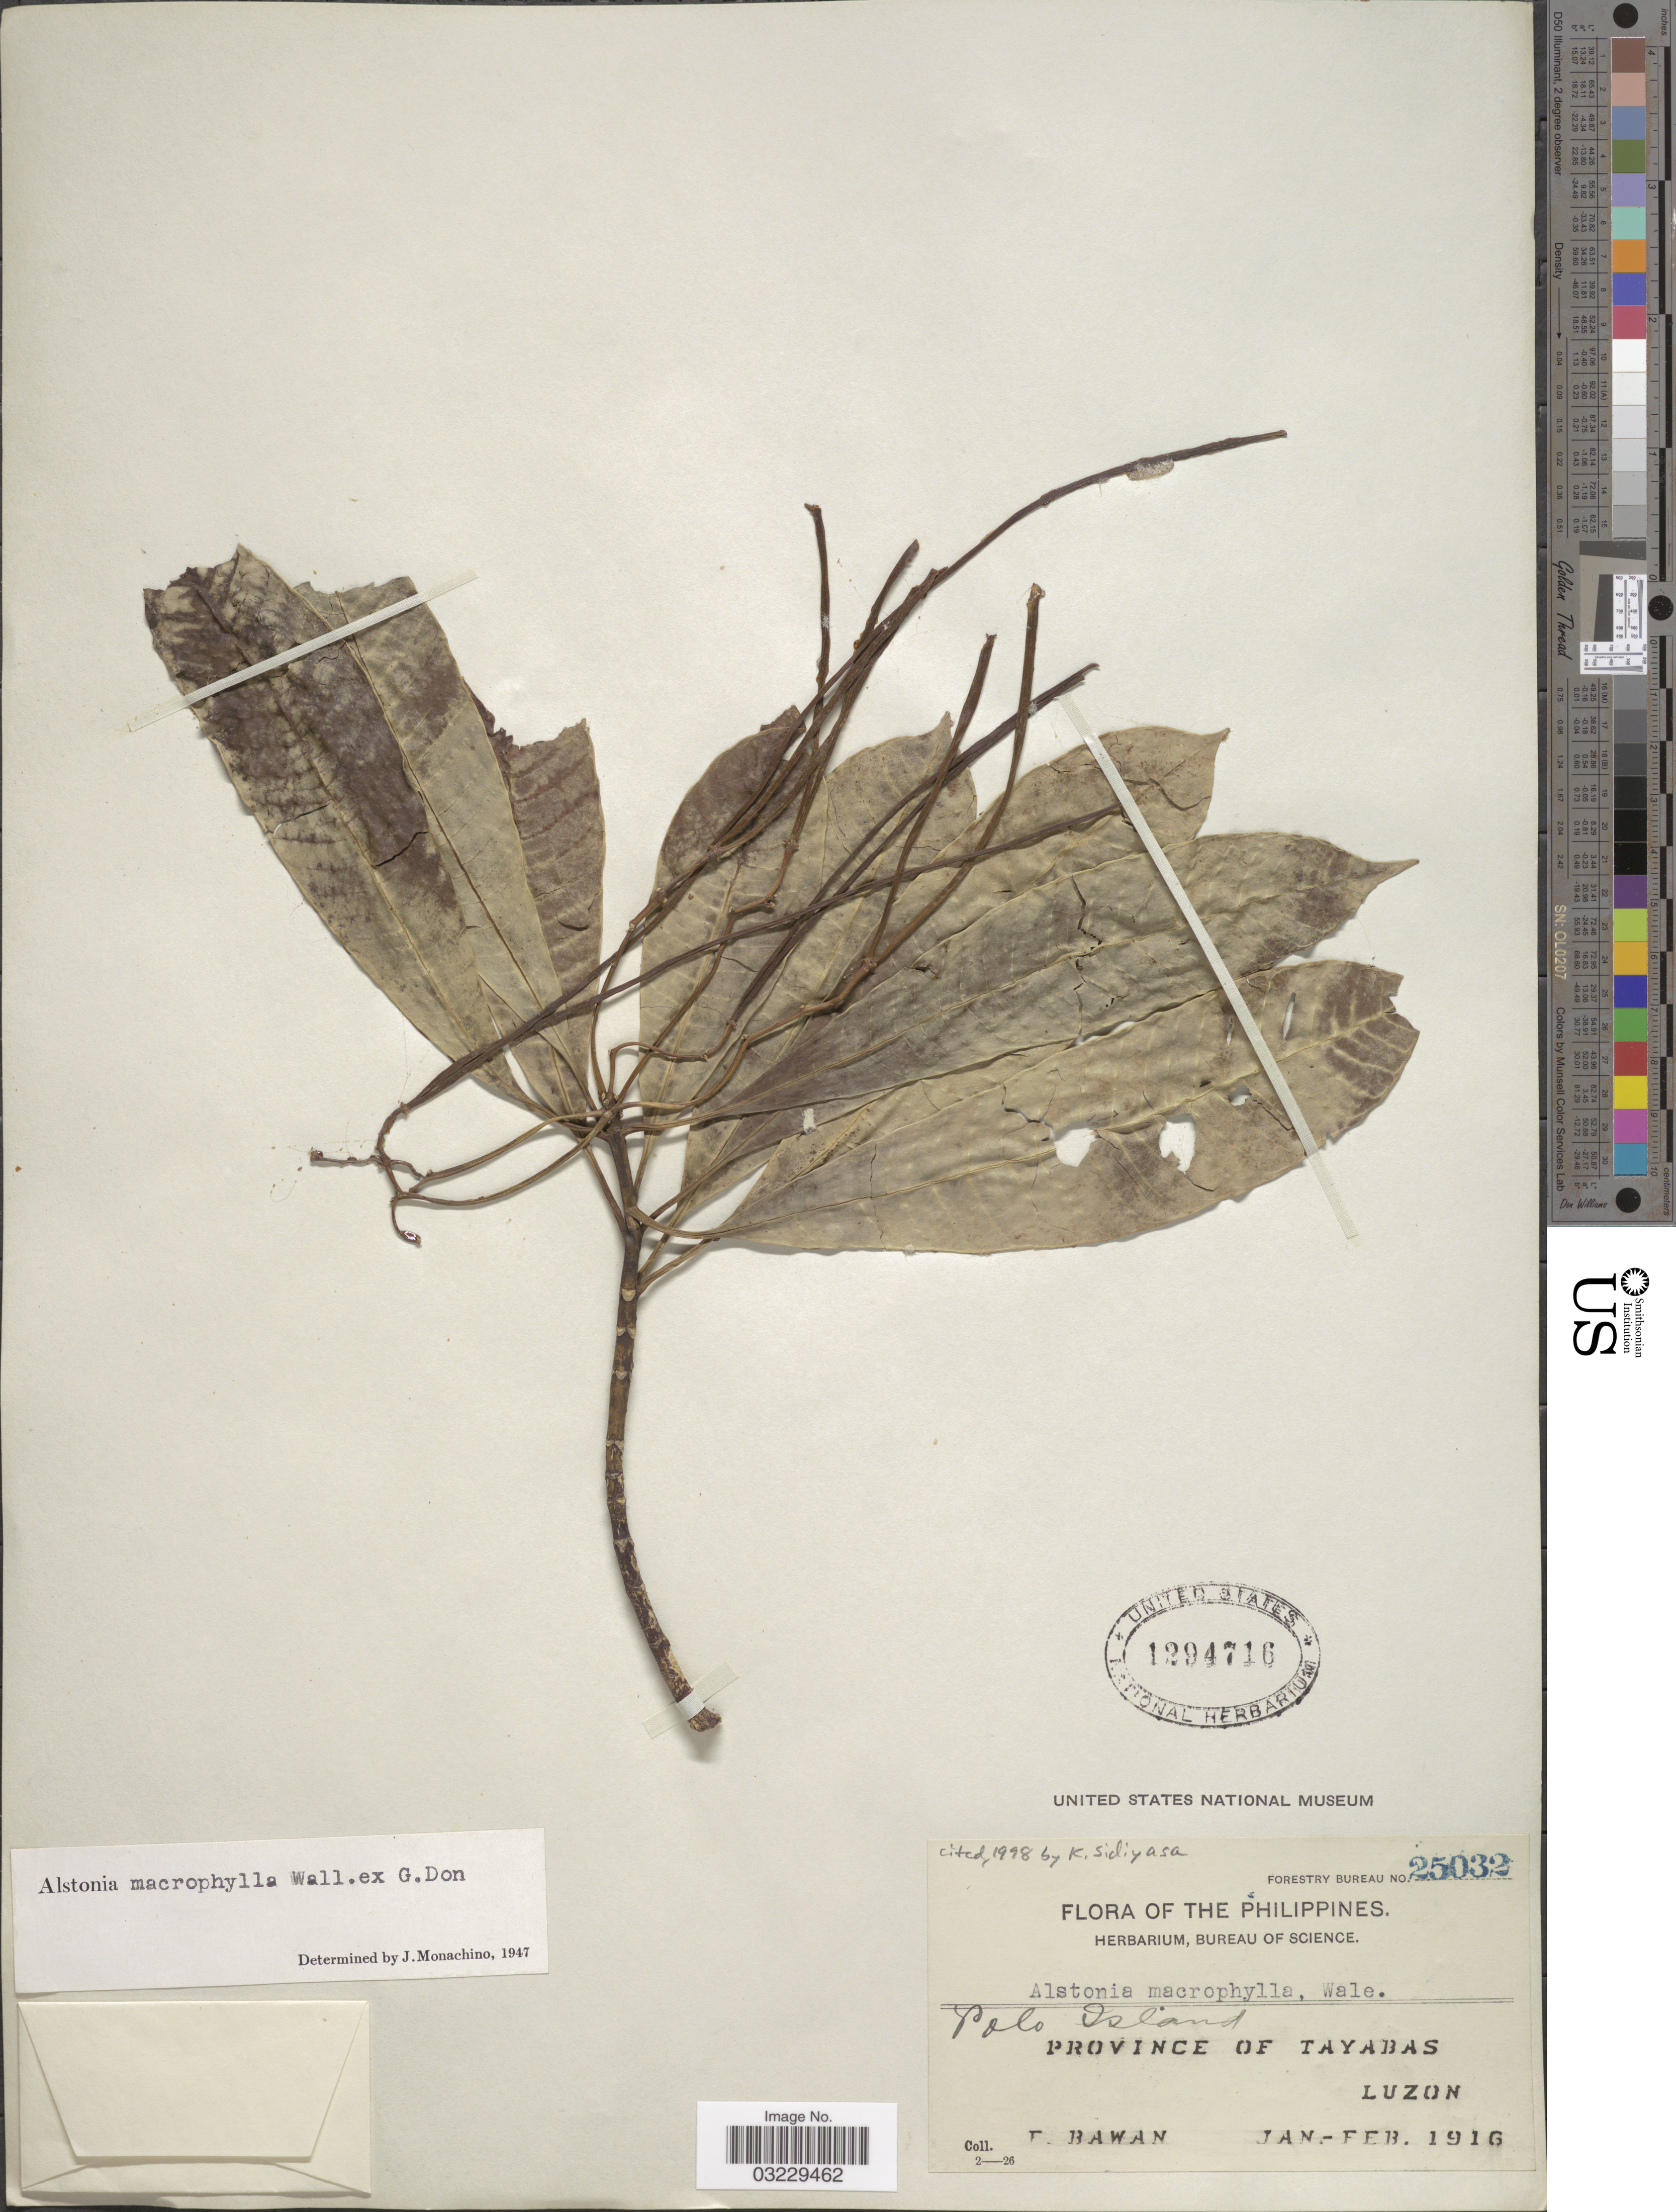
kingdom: Plantae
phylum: Tracheophyta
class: Magnoliopsida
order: Gentianales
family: Apocynaceae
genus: Alstonia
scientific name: Alstonia macrophylla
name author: Wall. ex G. Don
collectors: F. Bawan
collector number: Forestry Bureau 25032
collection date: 1916-01/1916-02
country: Philippines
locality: Polo Island, Province of Tayabas, Luzon.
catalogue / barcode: US 1294716